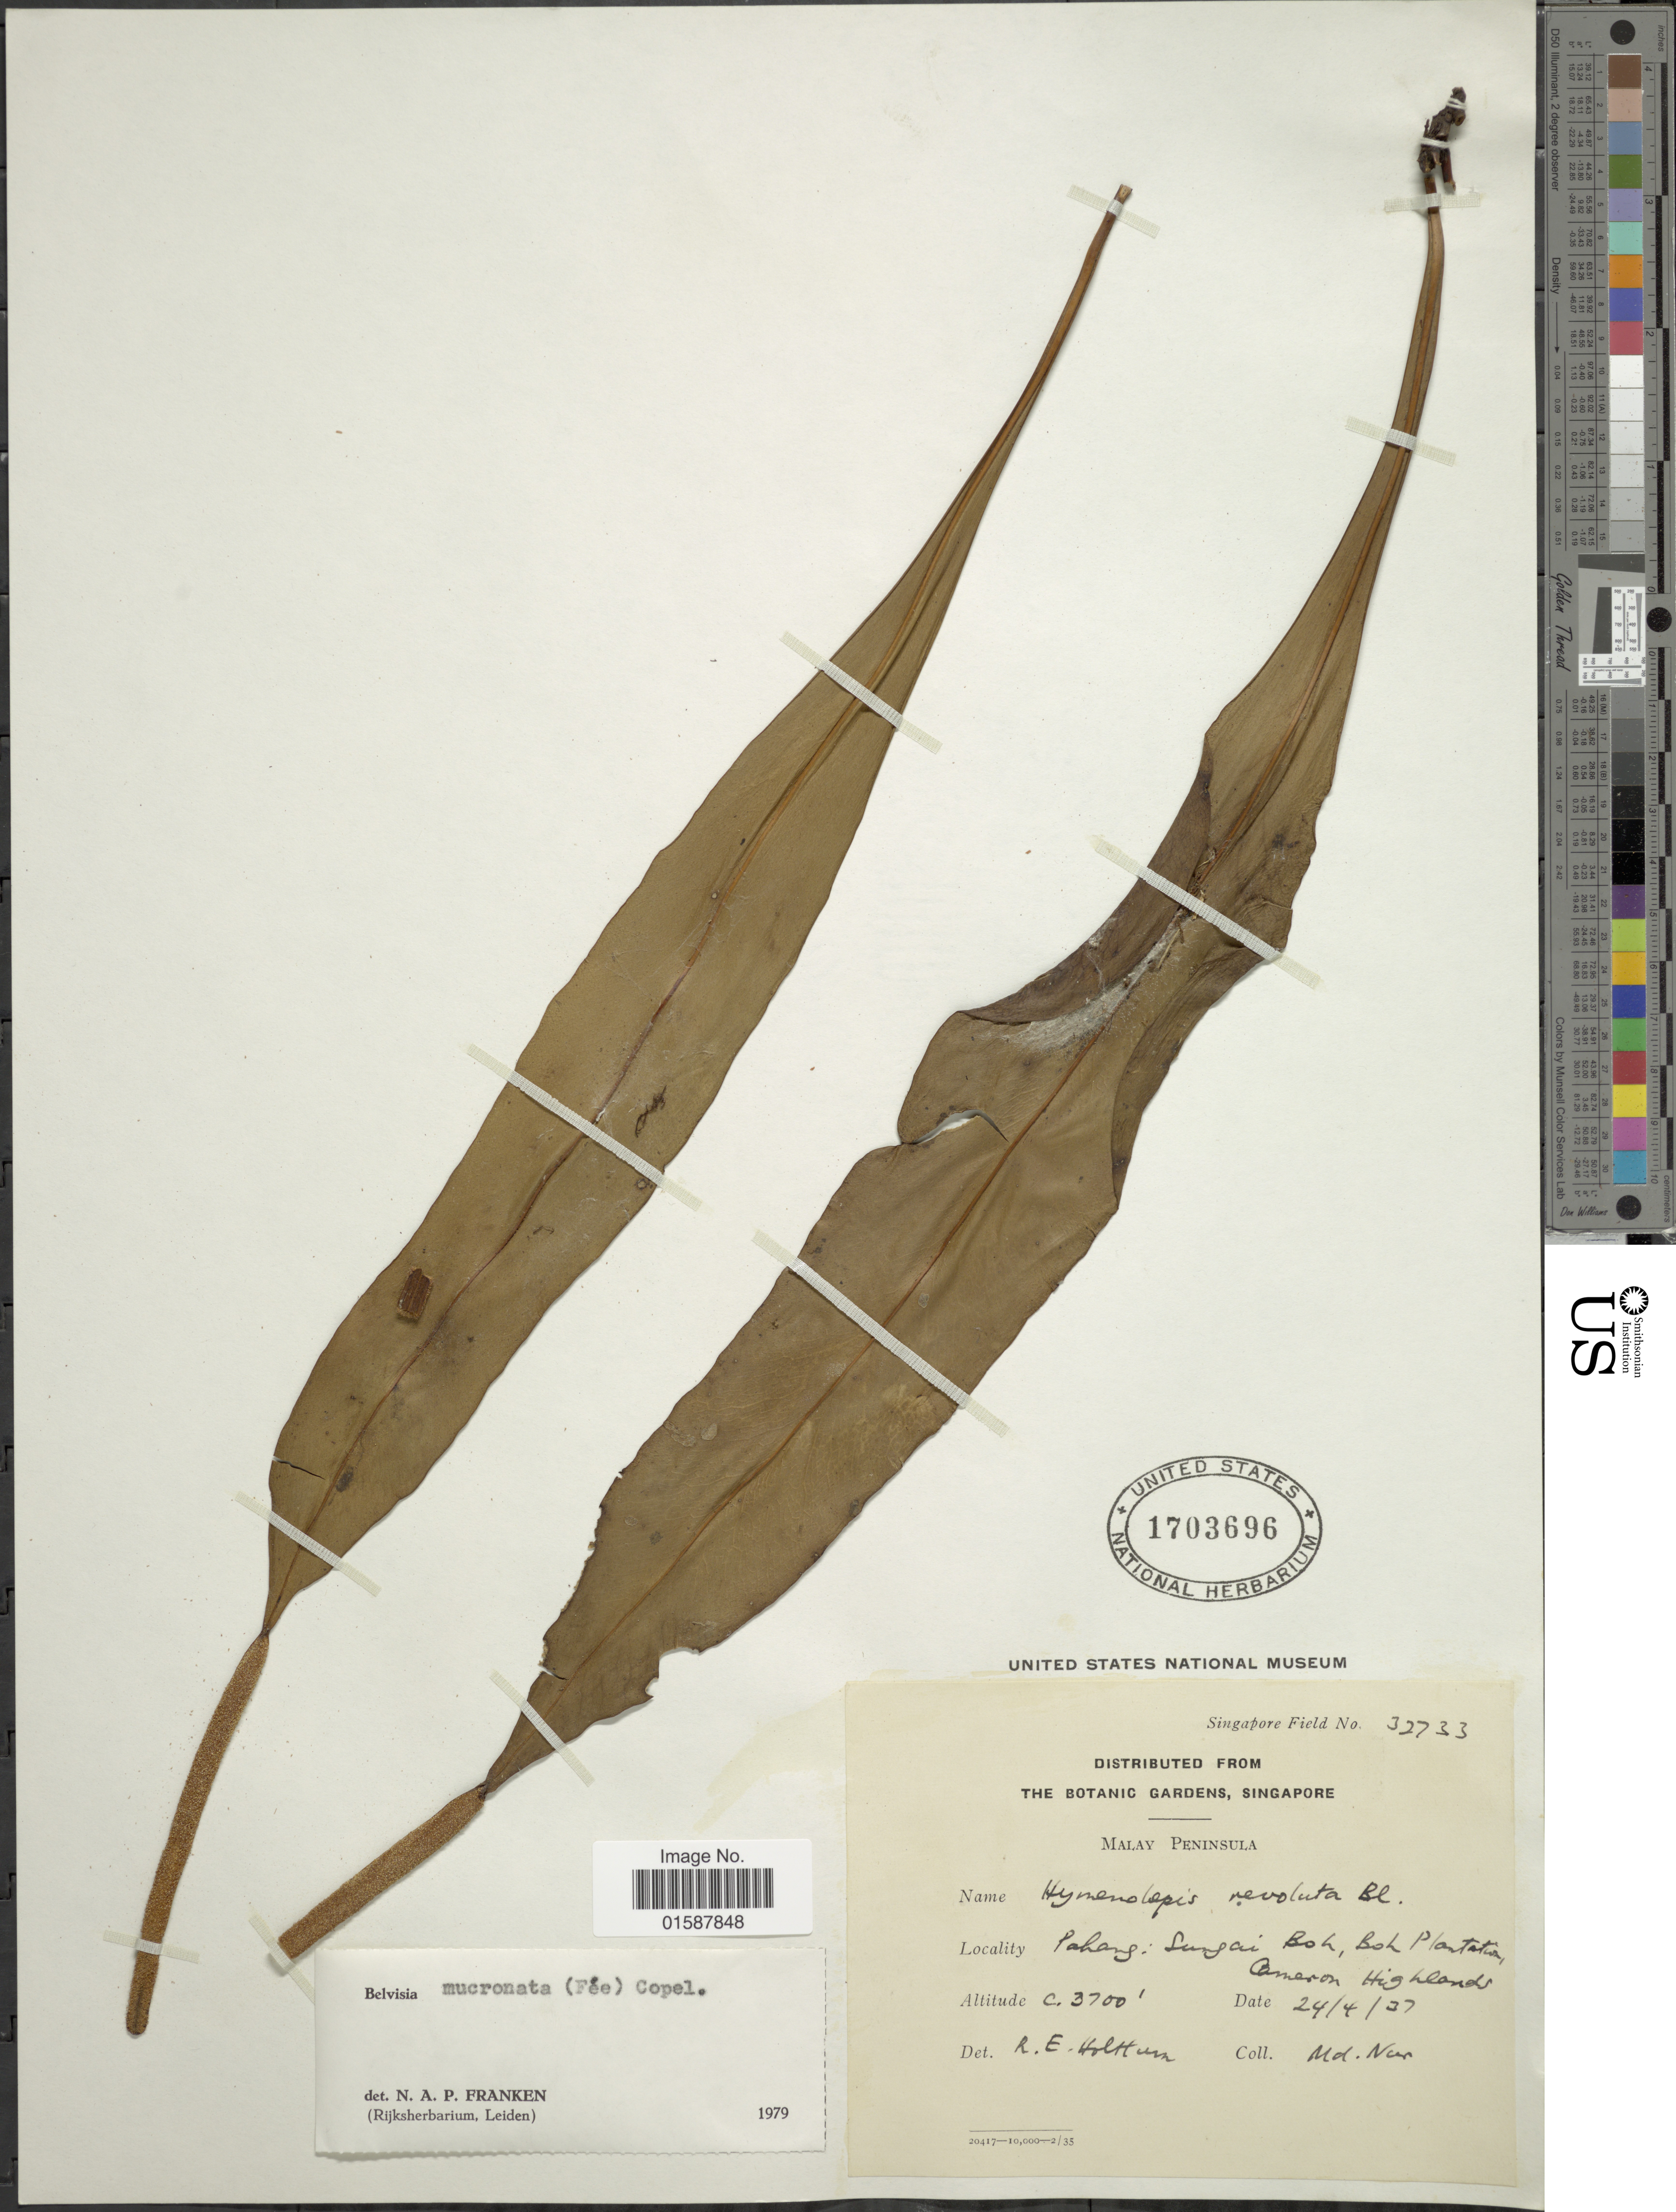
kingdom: Plantae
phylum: Tracheophyta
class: Polypodiopsida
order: Polypodiales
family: Polypodiaceae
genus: Lepisorus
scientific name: Lepisorus mucronatus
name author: (Fée) Li S. Wang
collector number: Singapore Field 32733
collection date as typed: Transcribed d/m/y: 24/4/37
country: Malaysia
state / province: Pahang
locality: Malay Peninsula. Sungai Boh, Boh Plantation, Cameron Highlands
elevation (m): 1128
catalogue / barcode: US 1703696